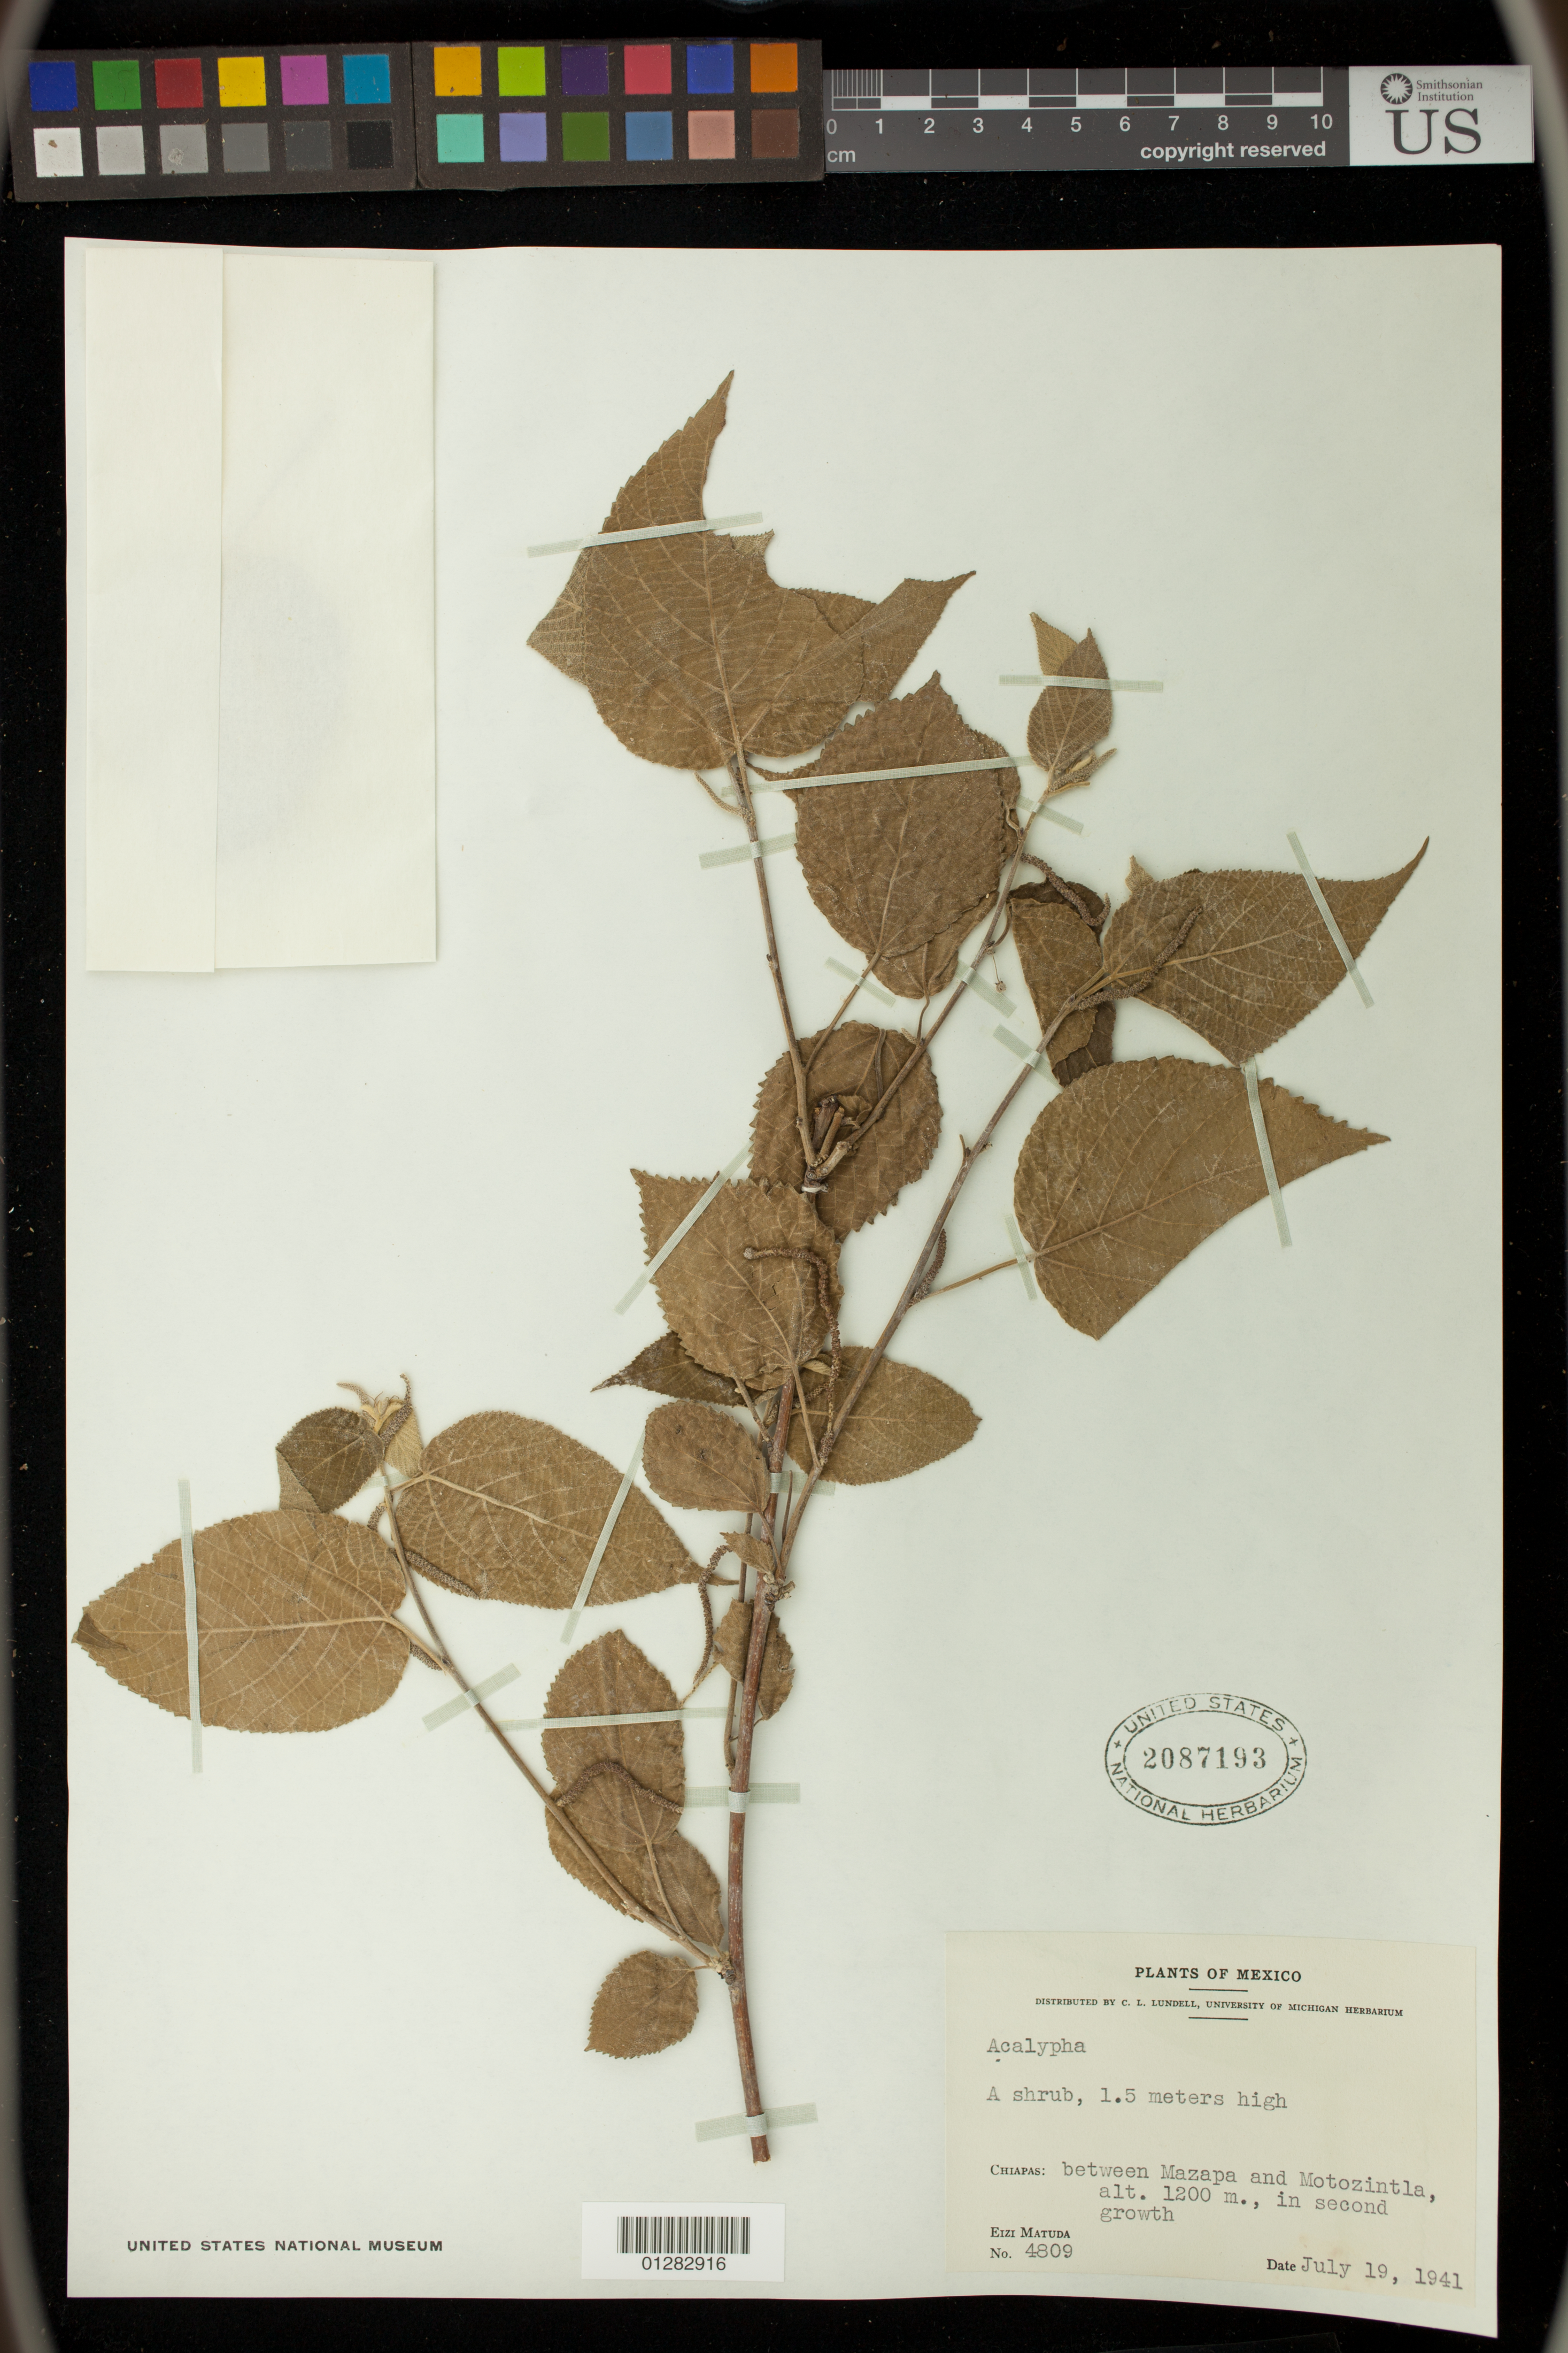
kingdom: Plantae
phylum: Tracheophyta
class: Magnoliopsida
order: Malpighiales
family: Euphorbiaceae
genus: Acalypha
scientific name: Acalypha sp.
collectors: E. Matuda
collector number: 4809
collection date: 1941-07-19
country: Mexico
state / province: Chiapas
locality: between Mazapa and Motozintla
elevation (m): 366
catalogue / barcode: US 2087193